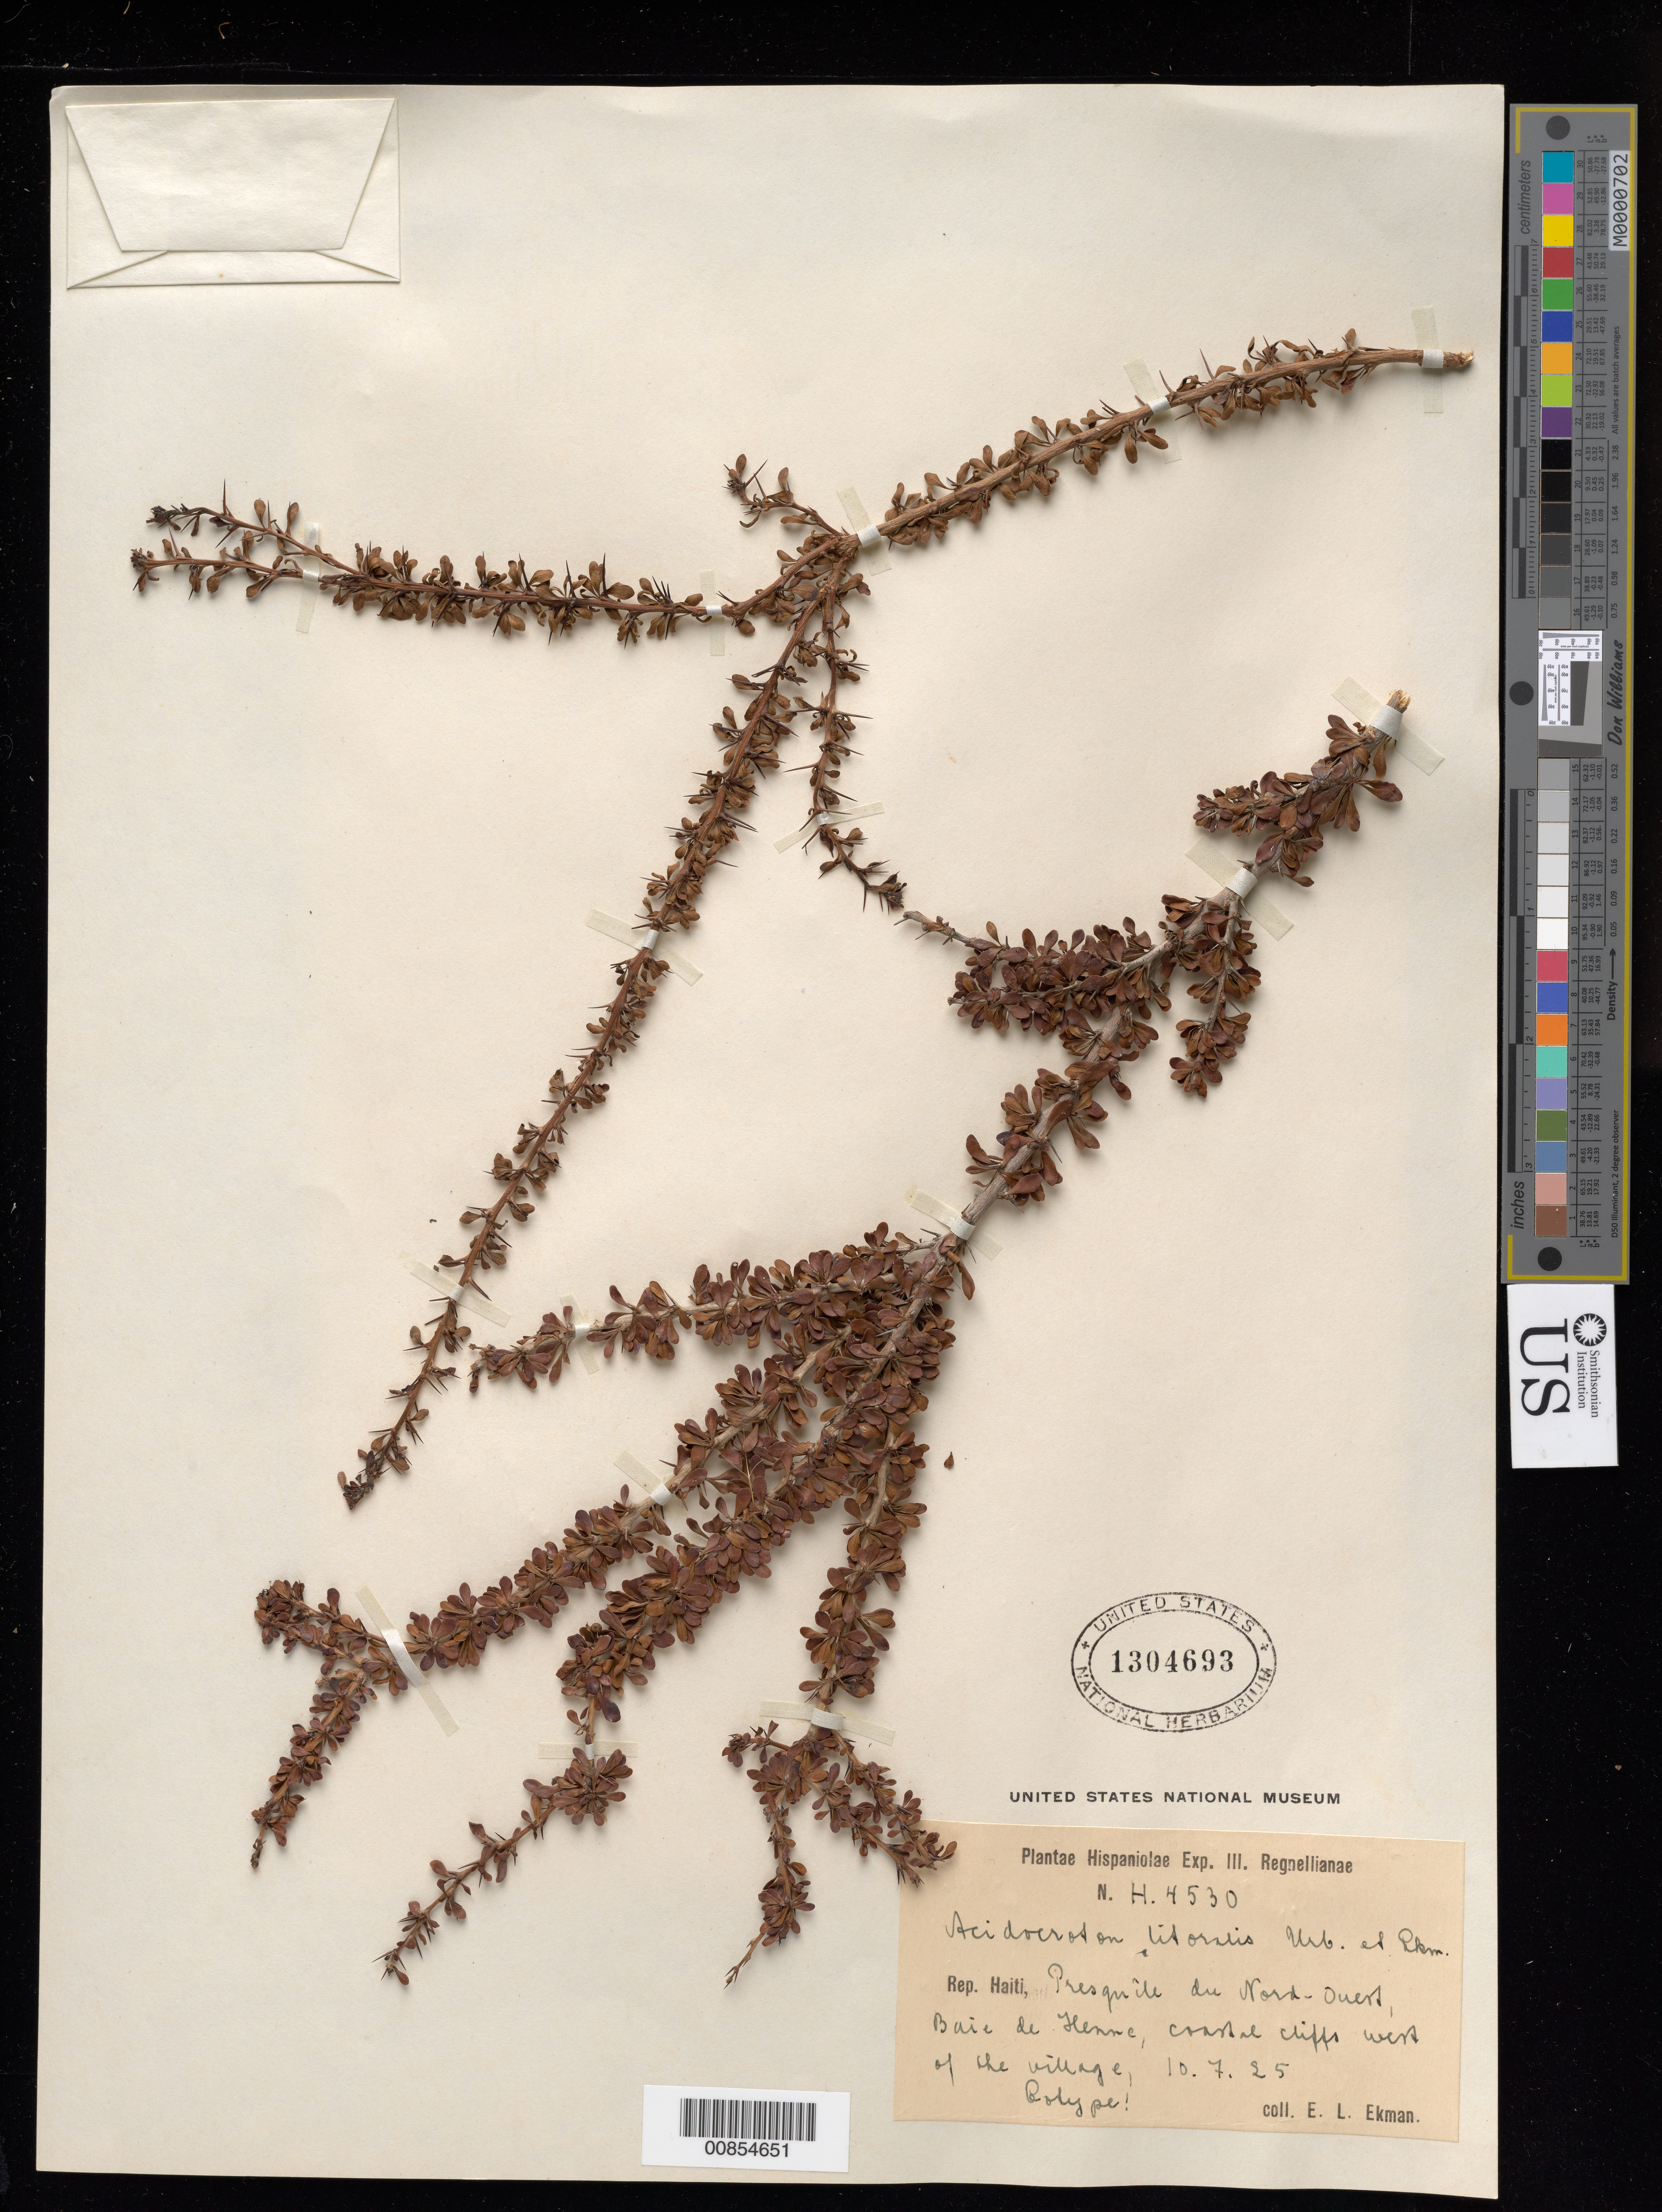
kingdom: Plantae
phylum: Tracheophyta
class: Magnoliopsida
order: Malpighiales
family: Euphorbiaceae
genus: Acidocroton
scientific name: Acidocroton litoralis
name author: Urb. & Ekman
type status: Type Collection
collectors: E. L. Ekman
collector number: H 4530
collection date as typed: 10 Jul 1925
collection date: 1925-07-10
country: Haiti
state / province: Nord-Ouest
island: Hispaniola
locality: Baie de Henne, W of village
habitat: Coastal cliffs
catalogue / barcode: US 1304693